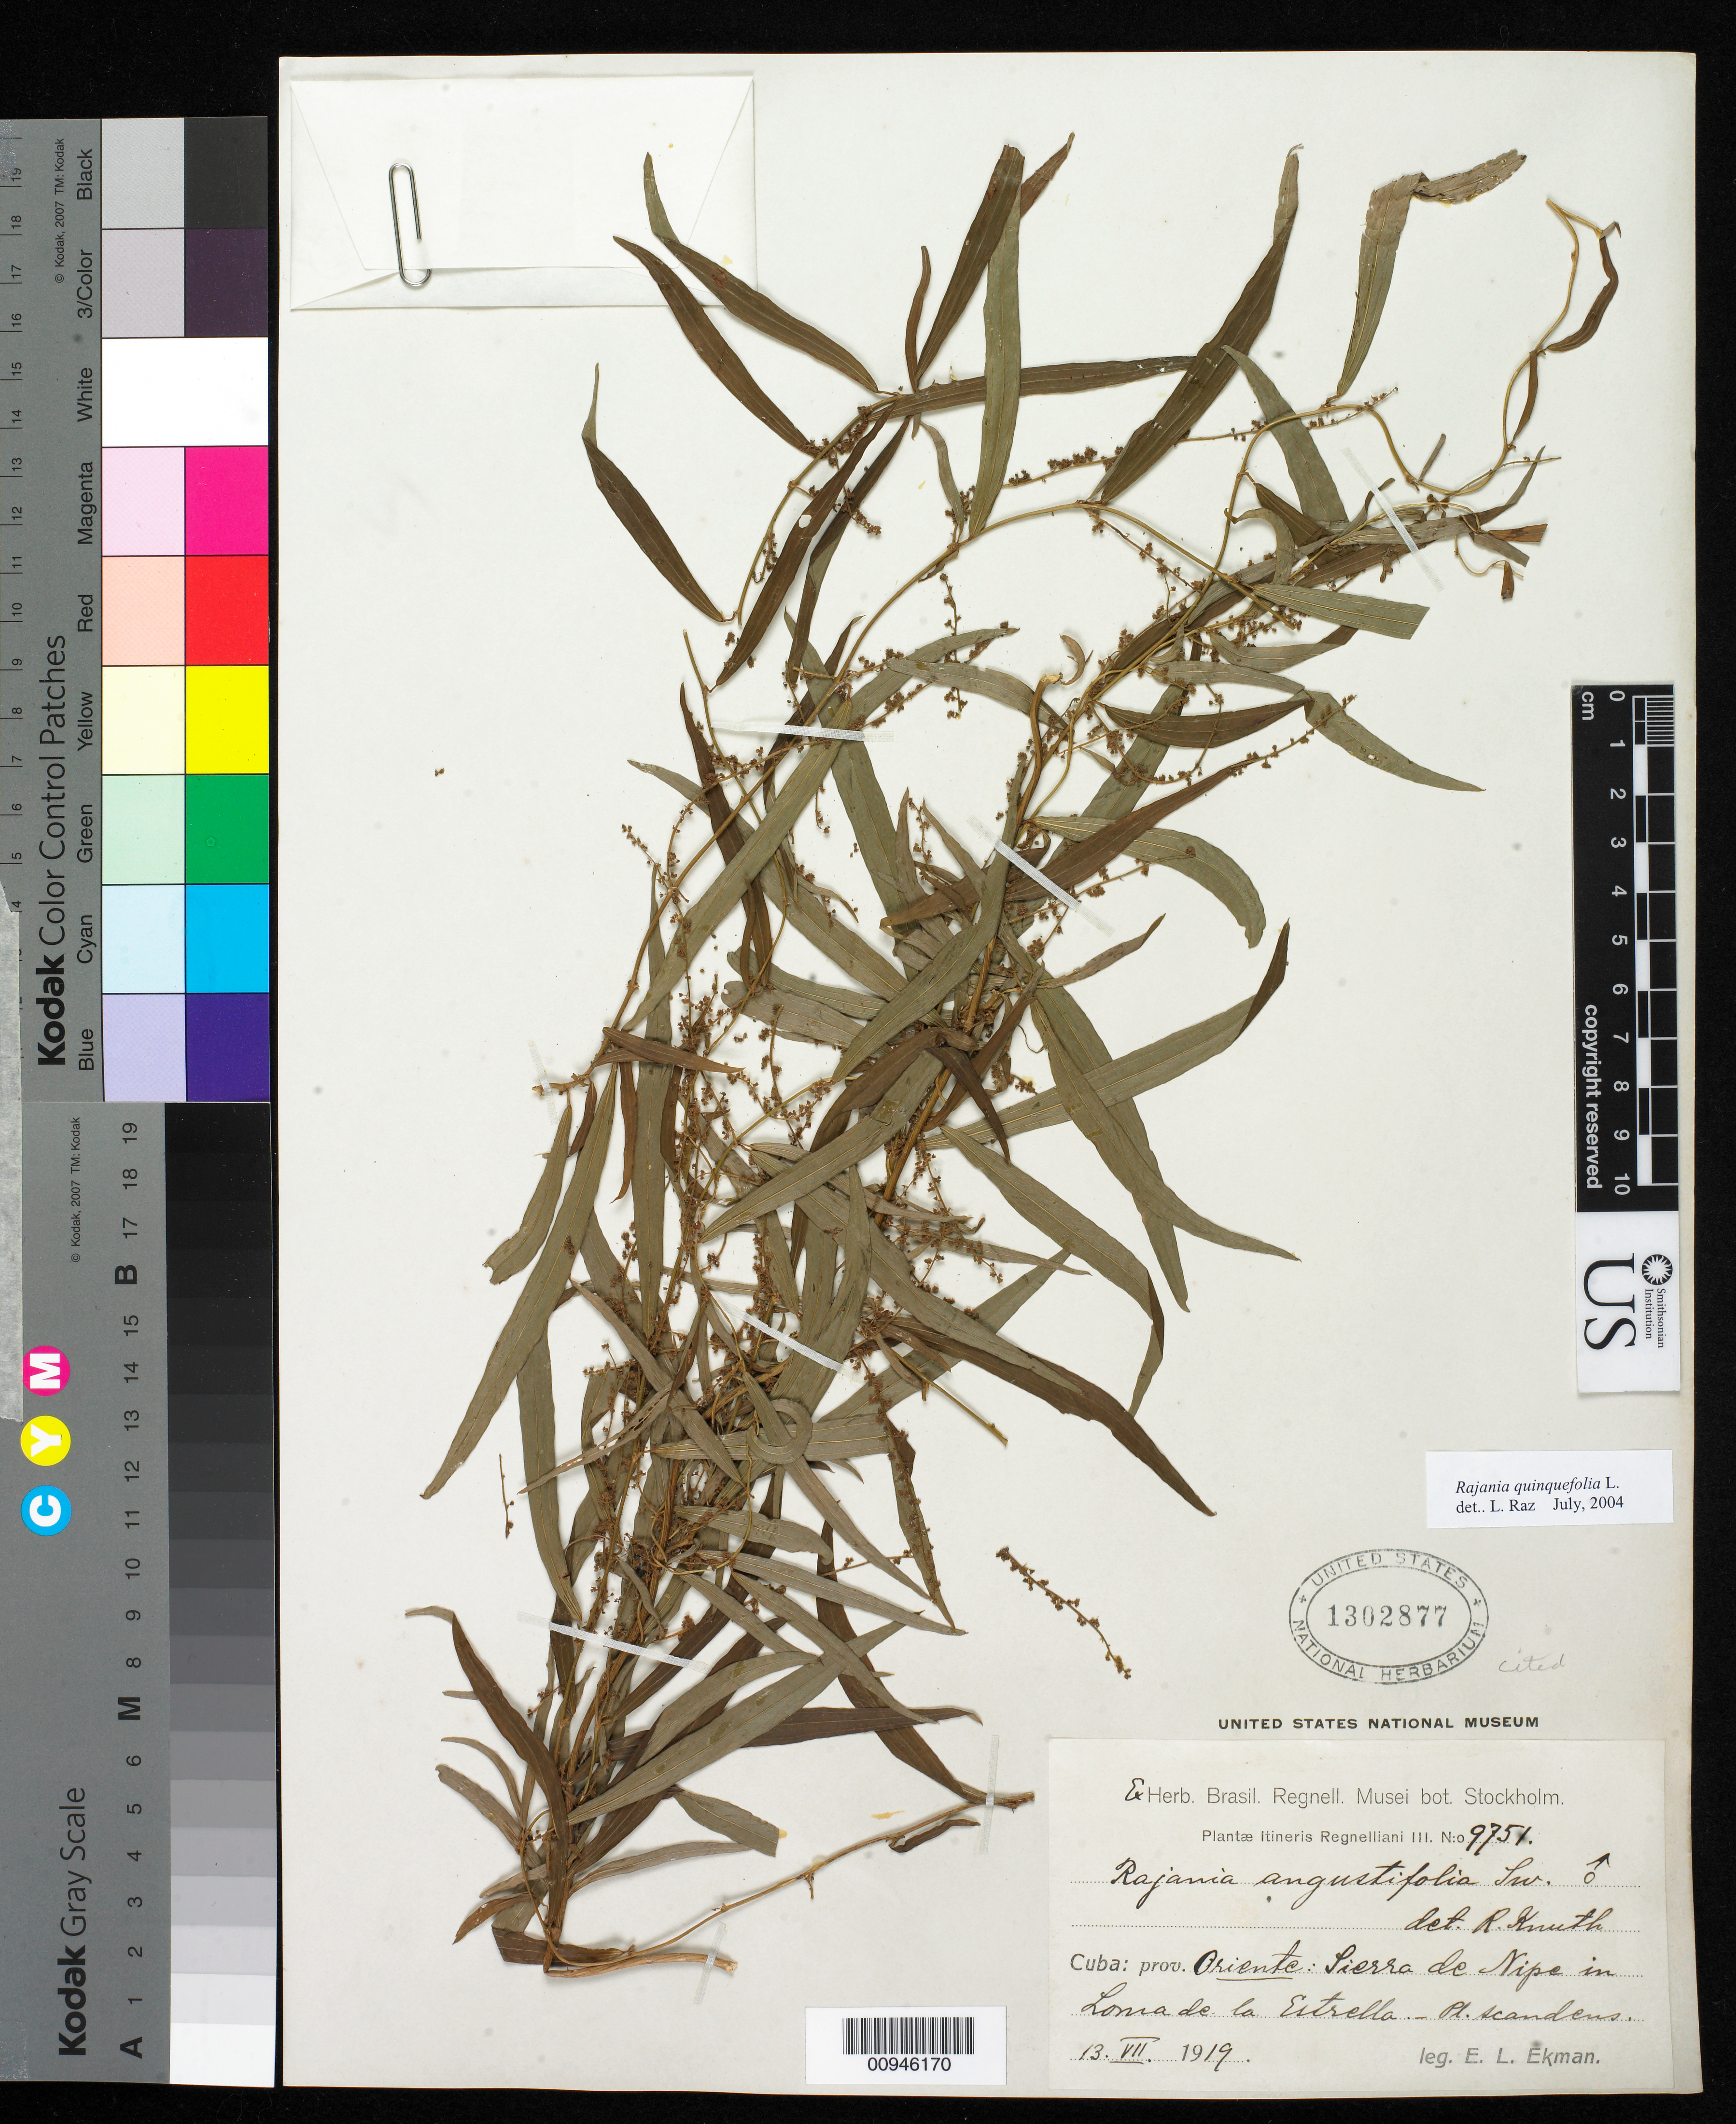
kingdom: Plantae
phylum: Tracheophyta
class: Liliopsida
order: Dioscoreales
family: Dioscoreaceae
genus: Dioscorea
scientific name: Dioscorea quinquefolia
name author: (L.) Raz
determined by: Strong, Mark T., (BOT), Smithsonian Institution - National Museum of Natural History (UNITED STATES)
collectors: E. L. Ekman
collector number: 9751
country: Cuba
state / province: Santiago de Cuba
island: Cuba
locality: Oriente [Santiago de Cuba]. Sierra de Nipe in Loma de la Estrella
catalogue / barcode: US 1302877